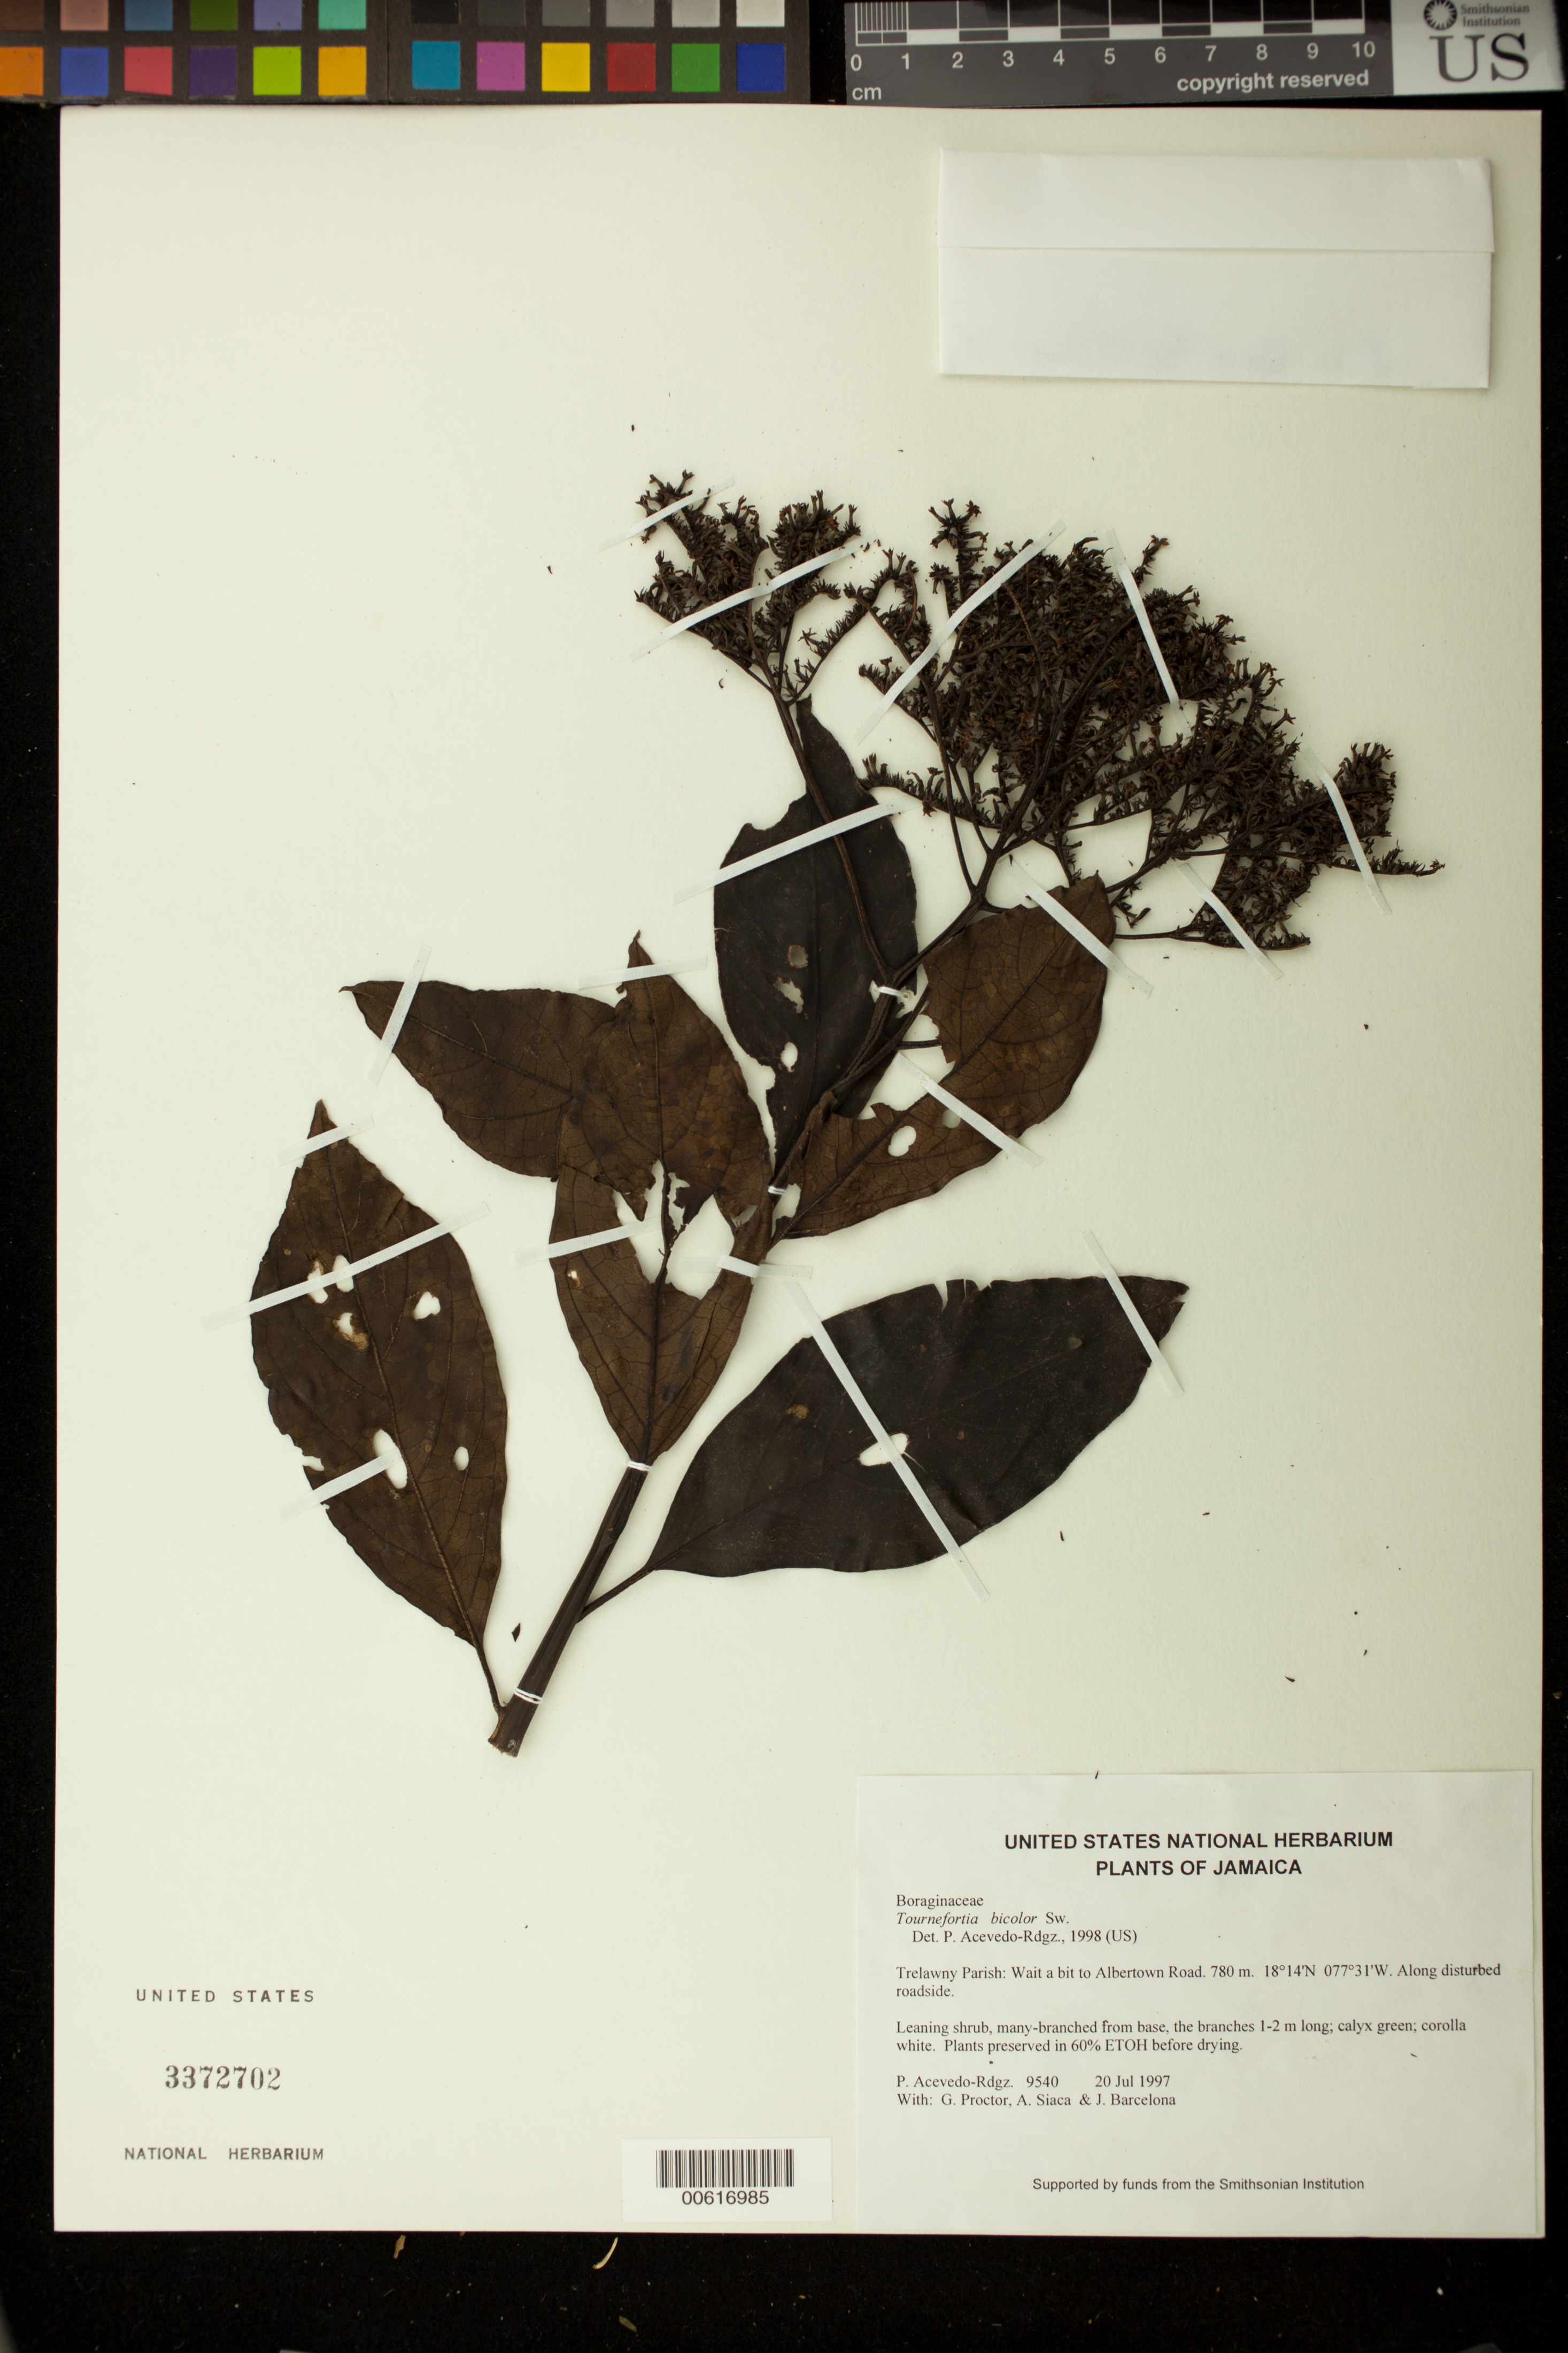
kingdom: Plantae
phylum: Tracheophyta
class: Magnoliopsida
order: Boraginales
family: Heliotropiaceae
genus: Tournefortia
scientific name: Tournefortia bicolor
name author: Sw.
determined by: Acevedo-Rodríguez, P., (BOT), Smithsonian Institution - National Museum of Natural History (UNITED STATES)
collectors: P. Acevedo-Rodr., G. R. Proctor, A. Siaca & J. Barcelona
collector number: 9540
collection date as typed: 20 Jul 1997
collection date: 1997-07-20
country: Jamaica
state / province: Trelawny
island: Jamaica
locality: Trelawny Parish: Wait a bit to Albertown Road.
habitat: Along disturbed roadside.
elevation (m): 780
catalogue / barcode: US 3372702